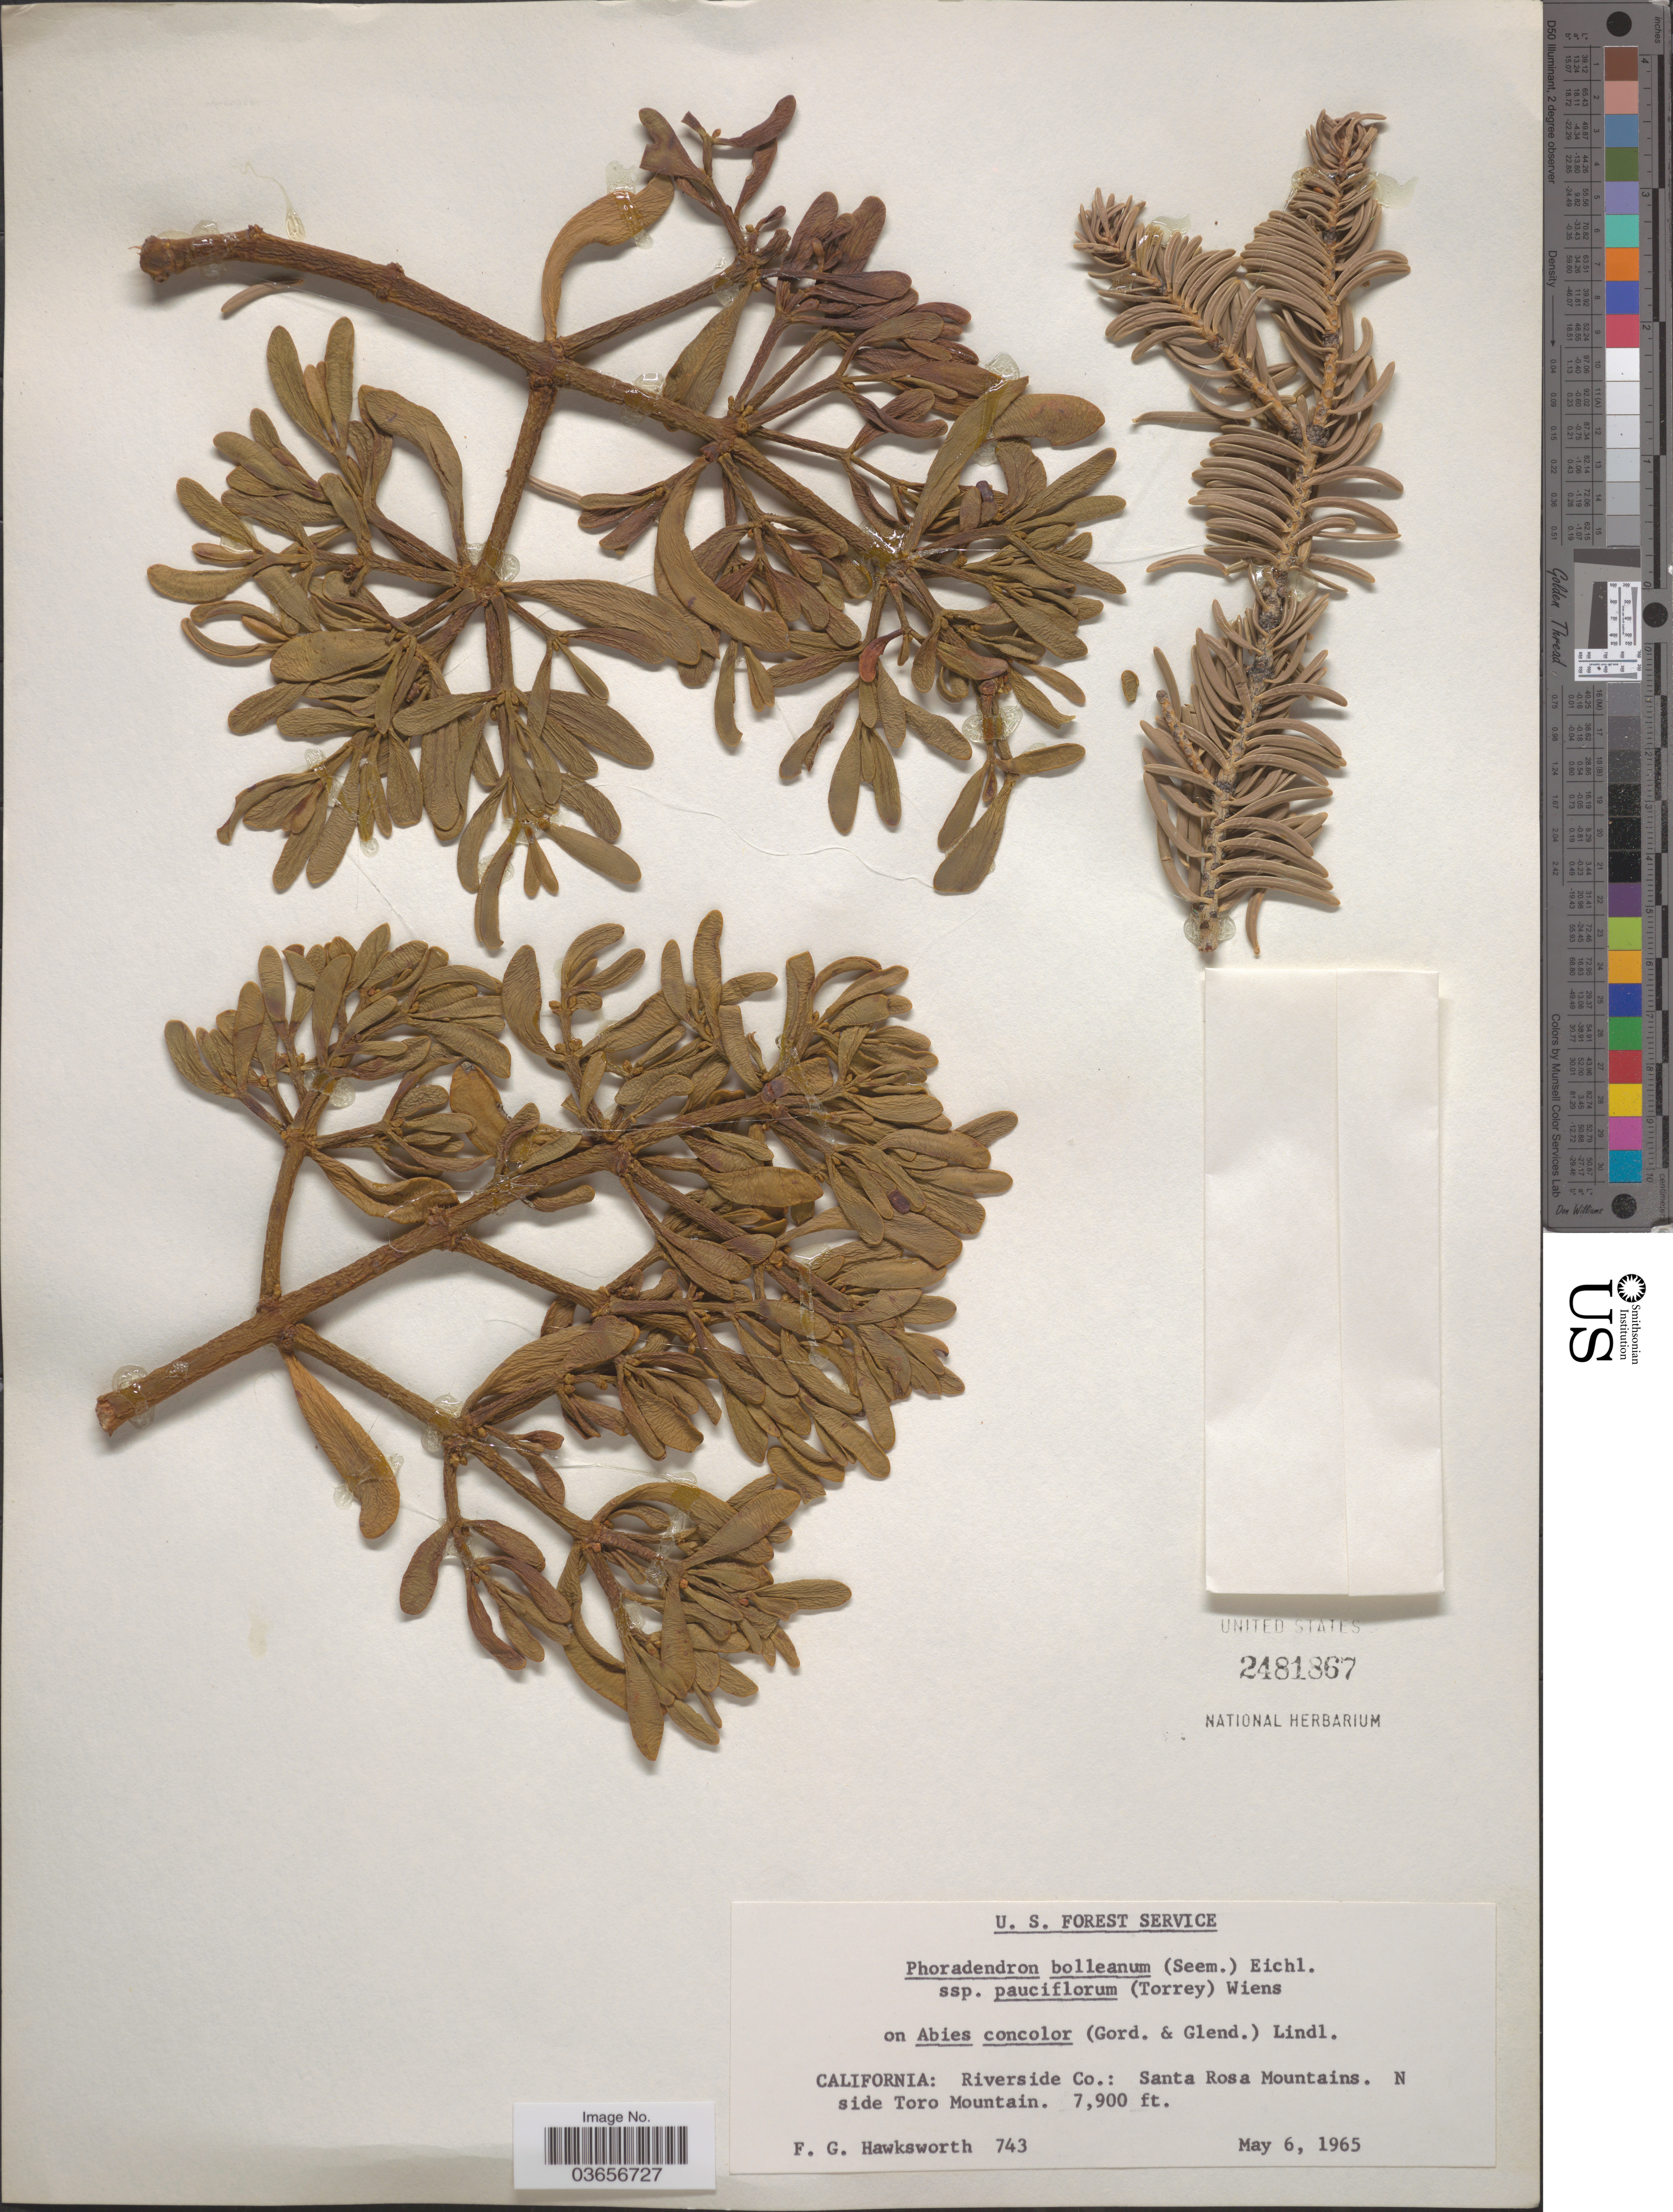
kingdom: Plantae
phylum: Tracheophyta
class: Magnoliopsida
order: Santalales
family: Viscaceae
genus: Phoradendron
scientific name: Phoradendron bolleanum var. pauciflorum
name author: (Torr.) Fosberg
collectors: F. G. Hawksworth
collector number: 743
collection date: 1965-05-06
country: United States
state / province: California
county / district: Riverside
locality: Riverside Co.: Santa Rosa Mountains. N side Toro Mountain.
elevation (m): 2408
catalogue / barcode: US 2481867